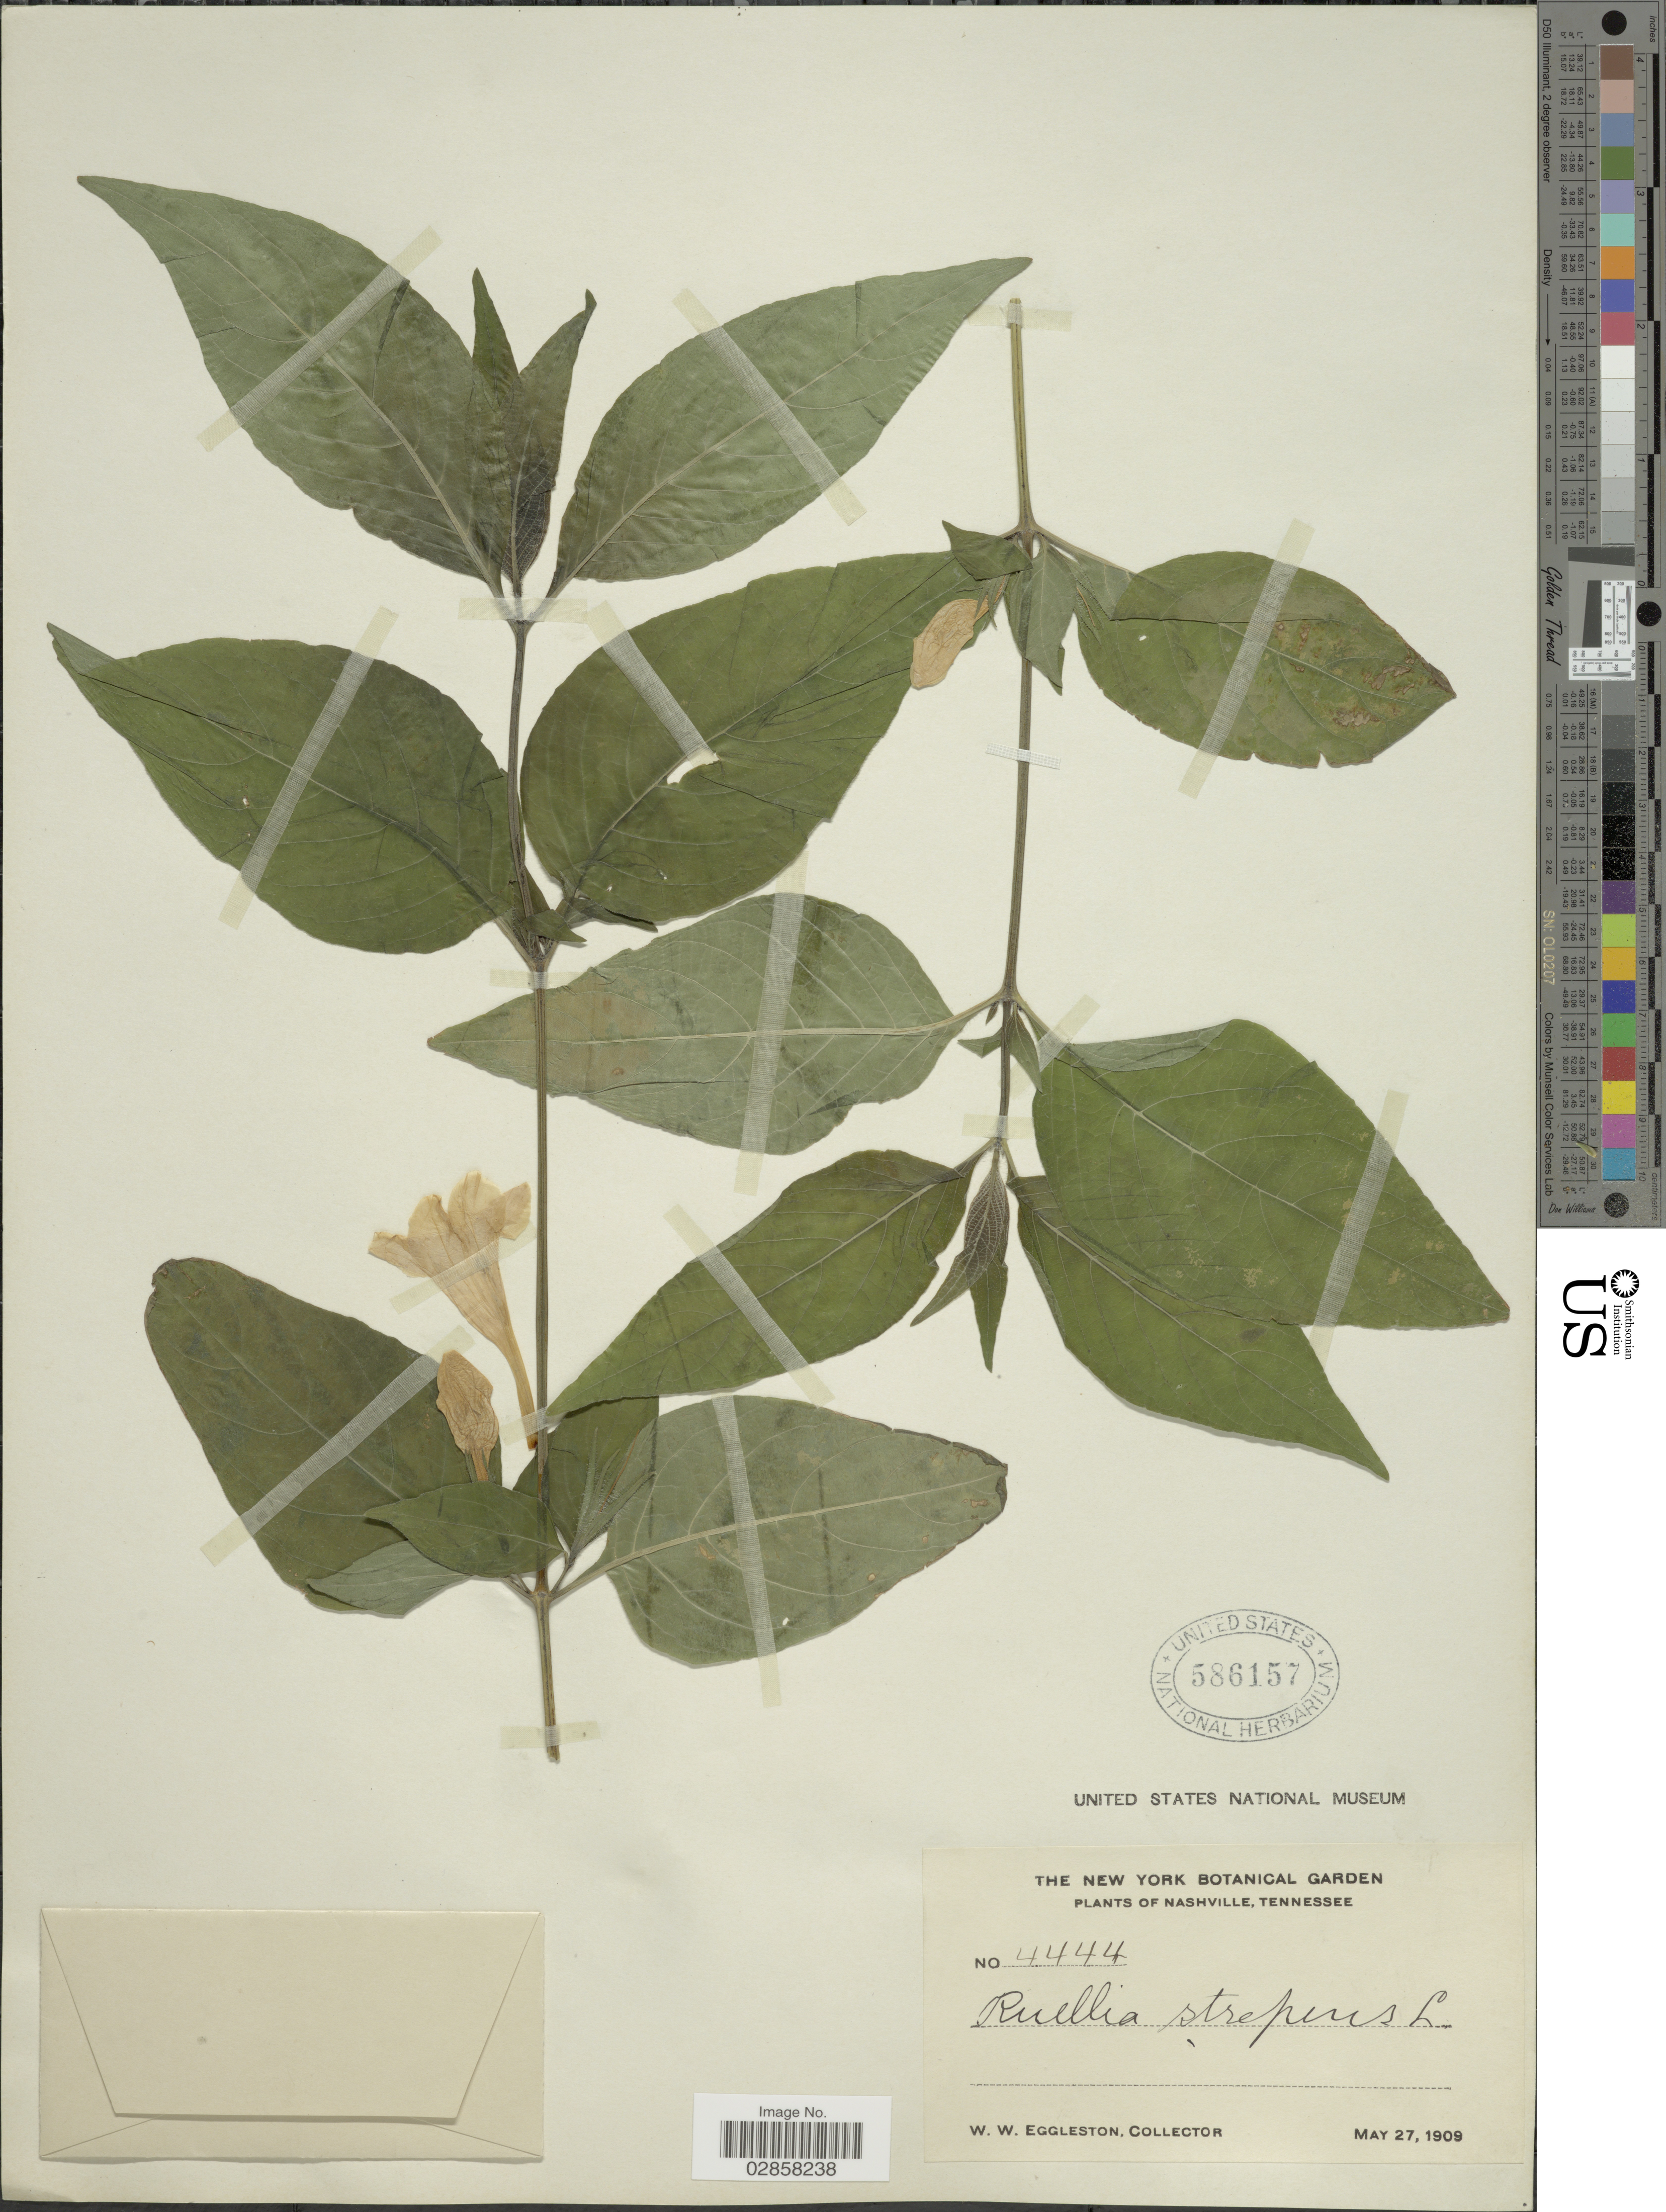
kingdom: Plantae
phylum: Tracheophyta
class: Magnoliopsida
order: Lamiales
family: Acanthaceae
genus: Ruellia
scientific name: Ruellia strepens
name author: L.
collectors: W. W. Eggleston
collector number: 4444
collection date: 1909-05-27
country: United States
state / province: Tennessee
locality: Nashville.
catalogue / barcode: US 586157